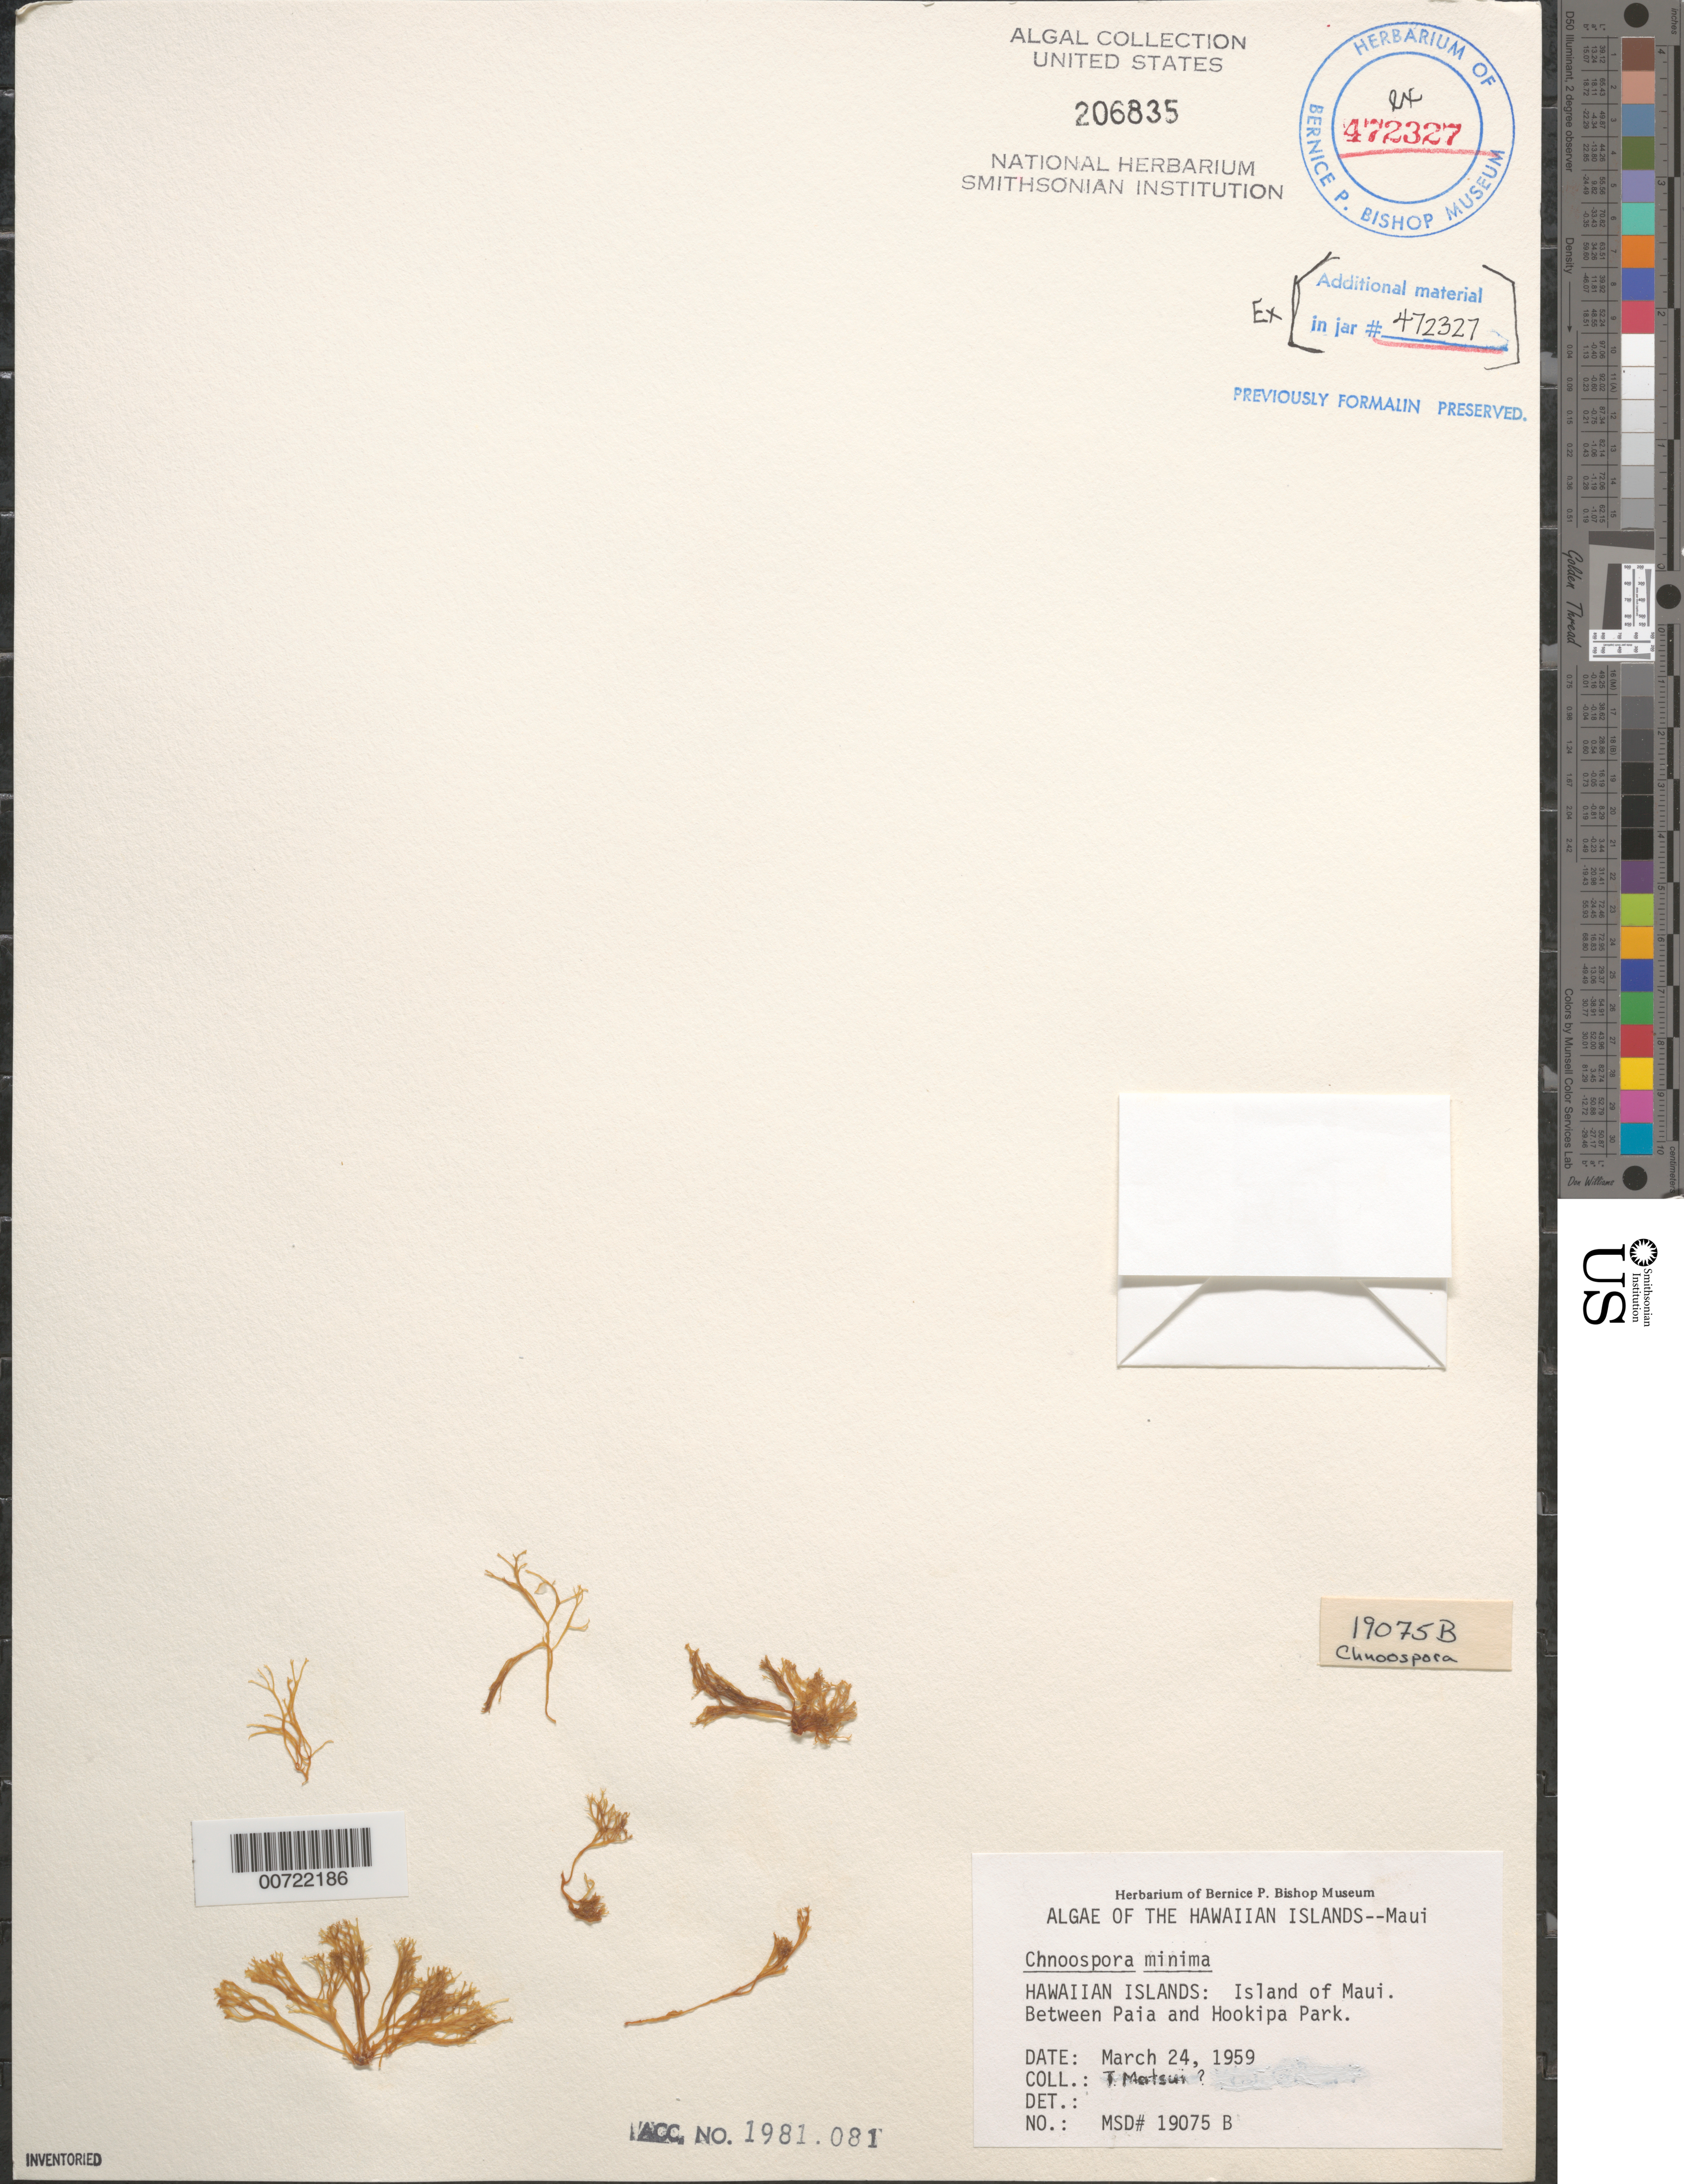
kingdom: Chromista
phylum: Ochrophyta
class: Phaeophyceae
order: Scytosiphonales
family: Scytosiphonaceae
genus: Chnoospora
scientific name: Chnoospora minima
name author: (Hering) Papenf.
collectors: T. Matsui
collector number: MSD 19075b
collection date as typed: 24 Mar 1959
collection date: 1959-03-24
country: United States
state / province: Hawaii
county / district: Maui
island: Maui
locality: Between Paia and Hookipa Park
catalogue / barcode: US 206835